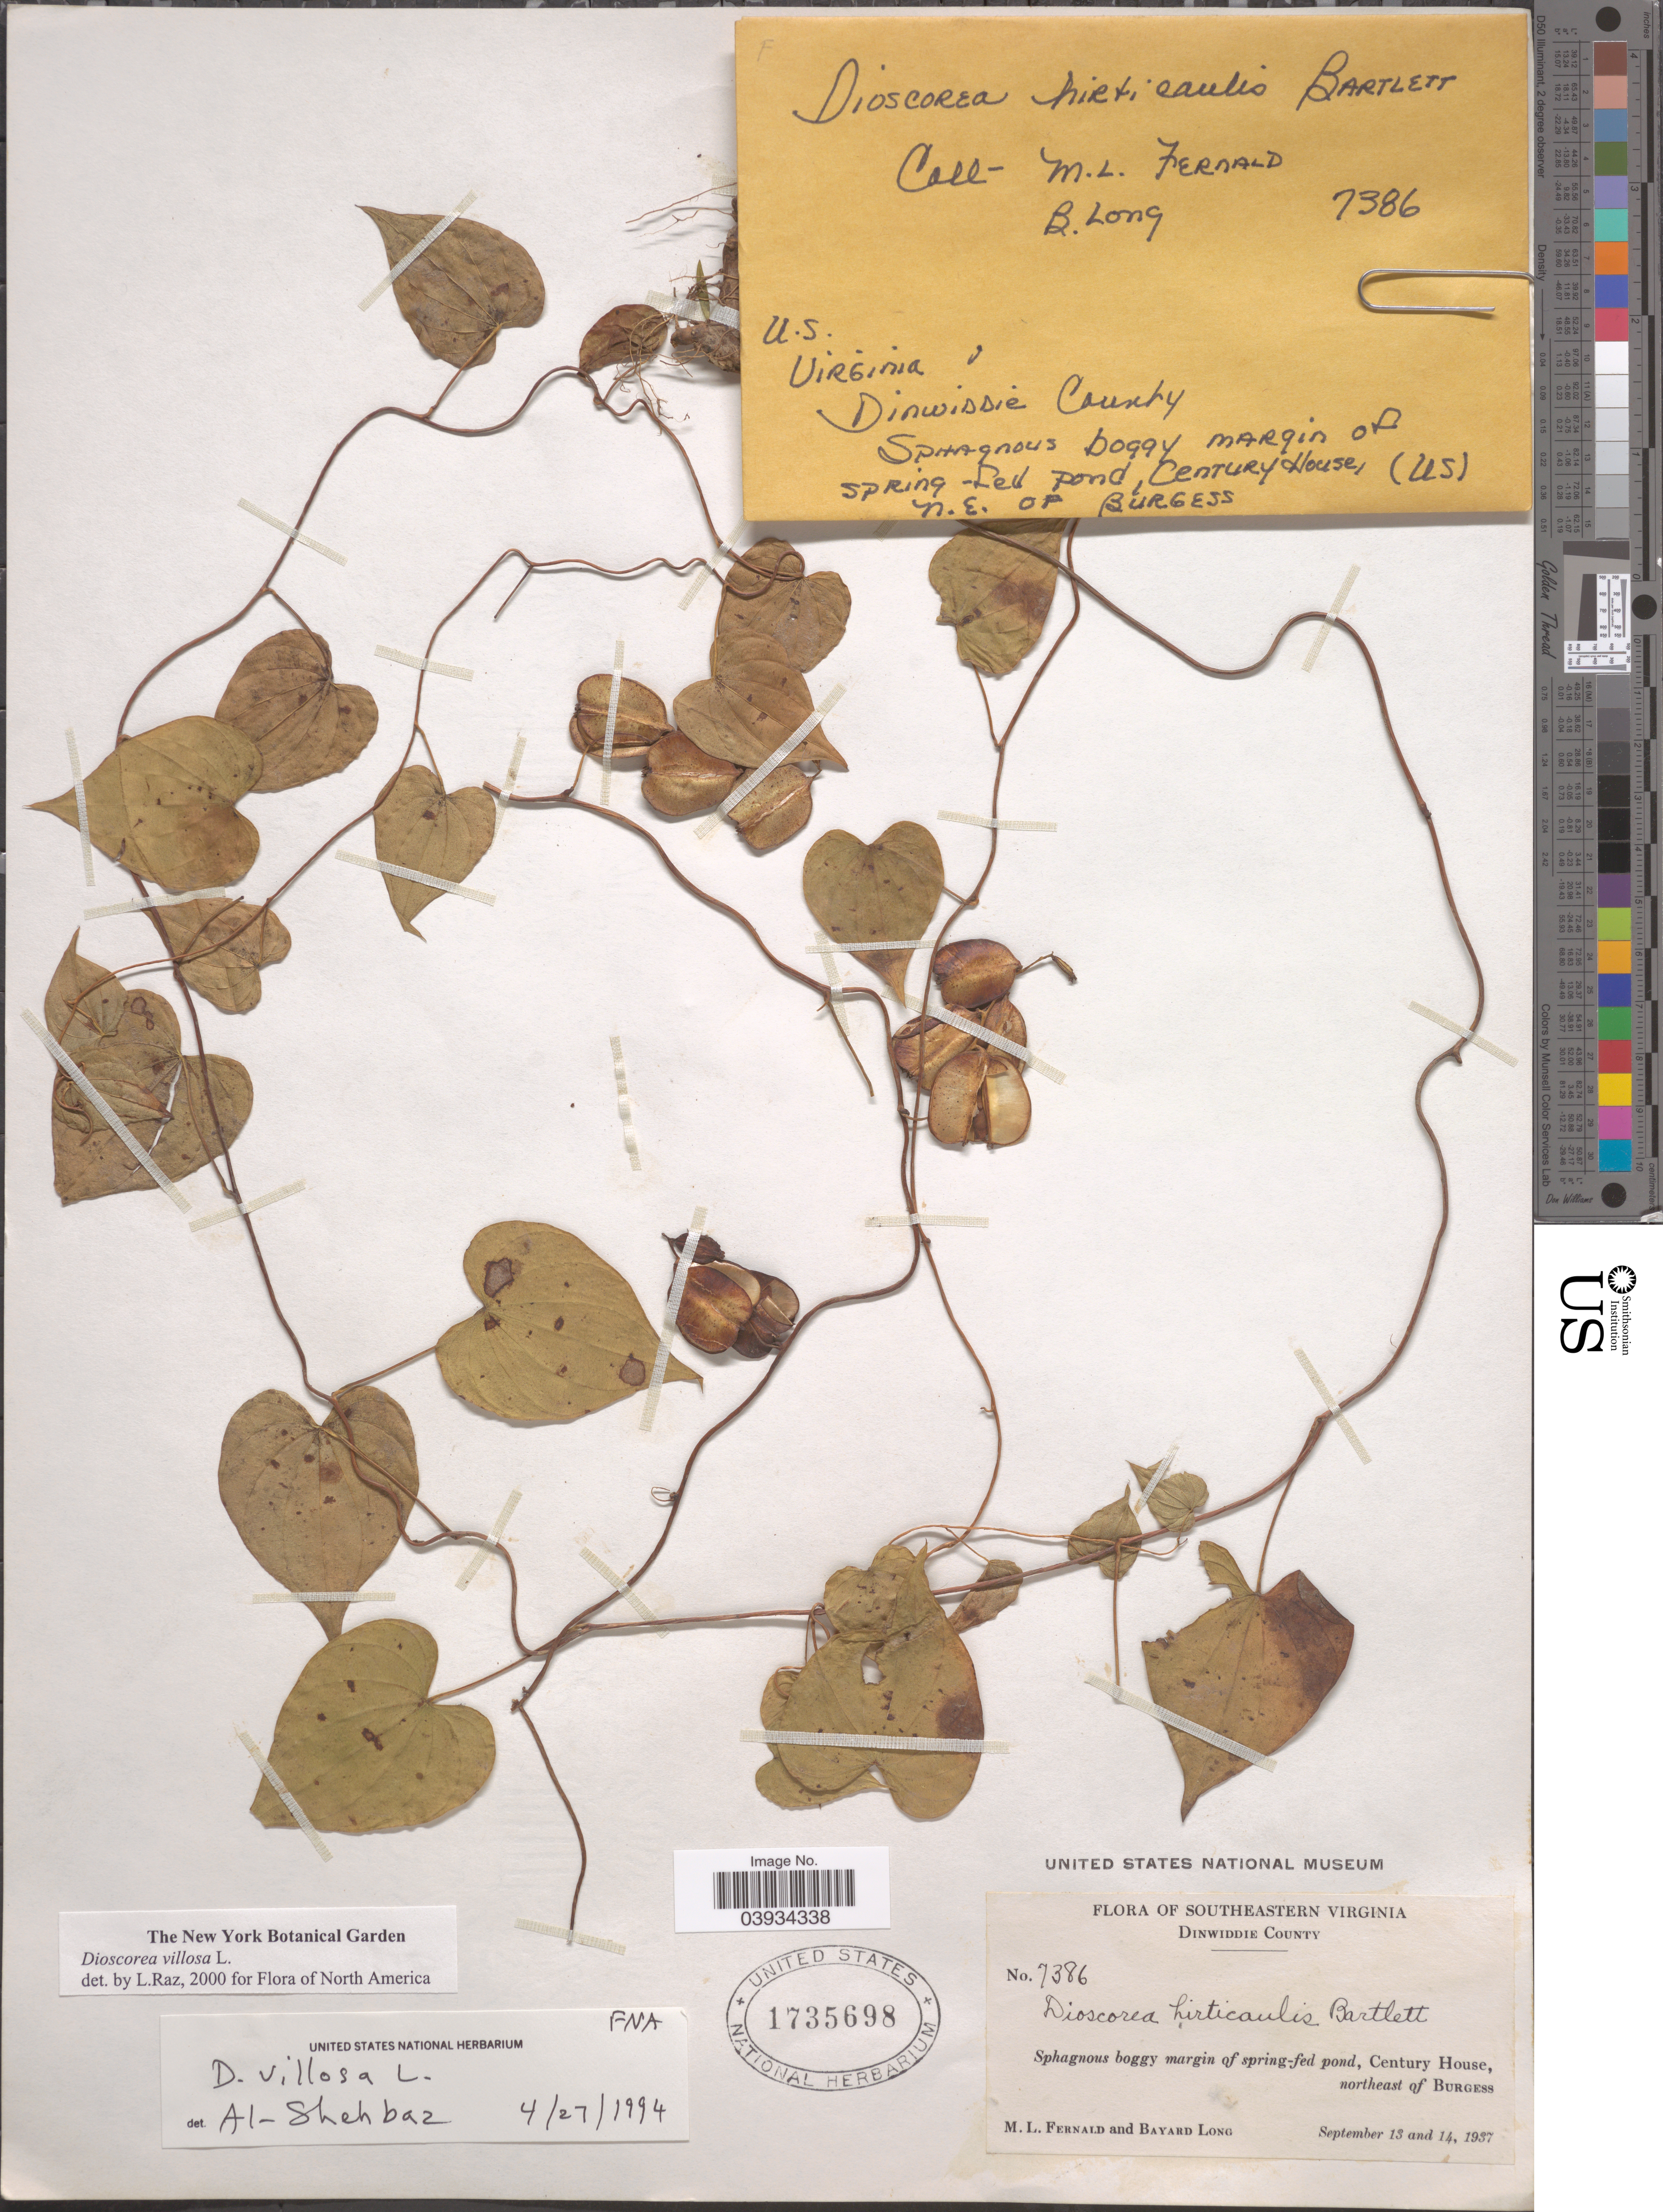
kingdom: Plantae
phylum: Tracheophyta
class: Liliopsida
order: Dioscoreales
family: Dioscoreaceae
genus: Dioscorea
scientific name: Dioscorea villosa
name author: L.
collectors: M. L. Fernald & B. Long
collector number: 7386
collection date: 1937-09-13/1937-09-14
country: United States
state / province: Virginia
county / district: Dinwiddie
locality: Southeastern Virginia. Dinwiddie County. Boggy margin of spring-fed pond, Century House, northeast of Burgess.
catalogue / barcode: US 1735698